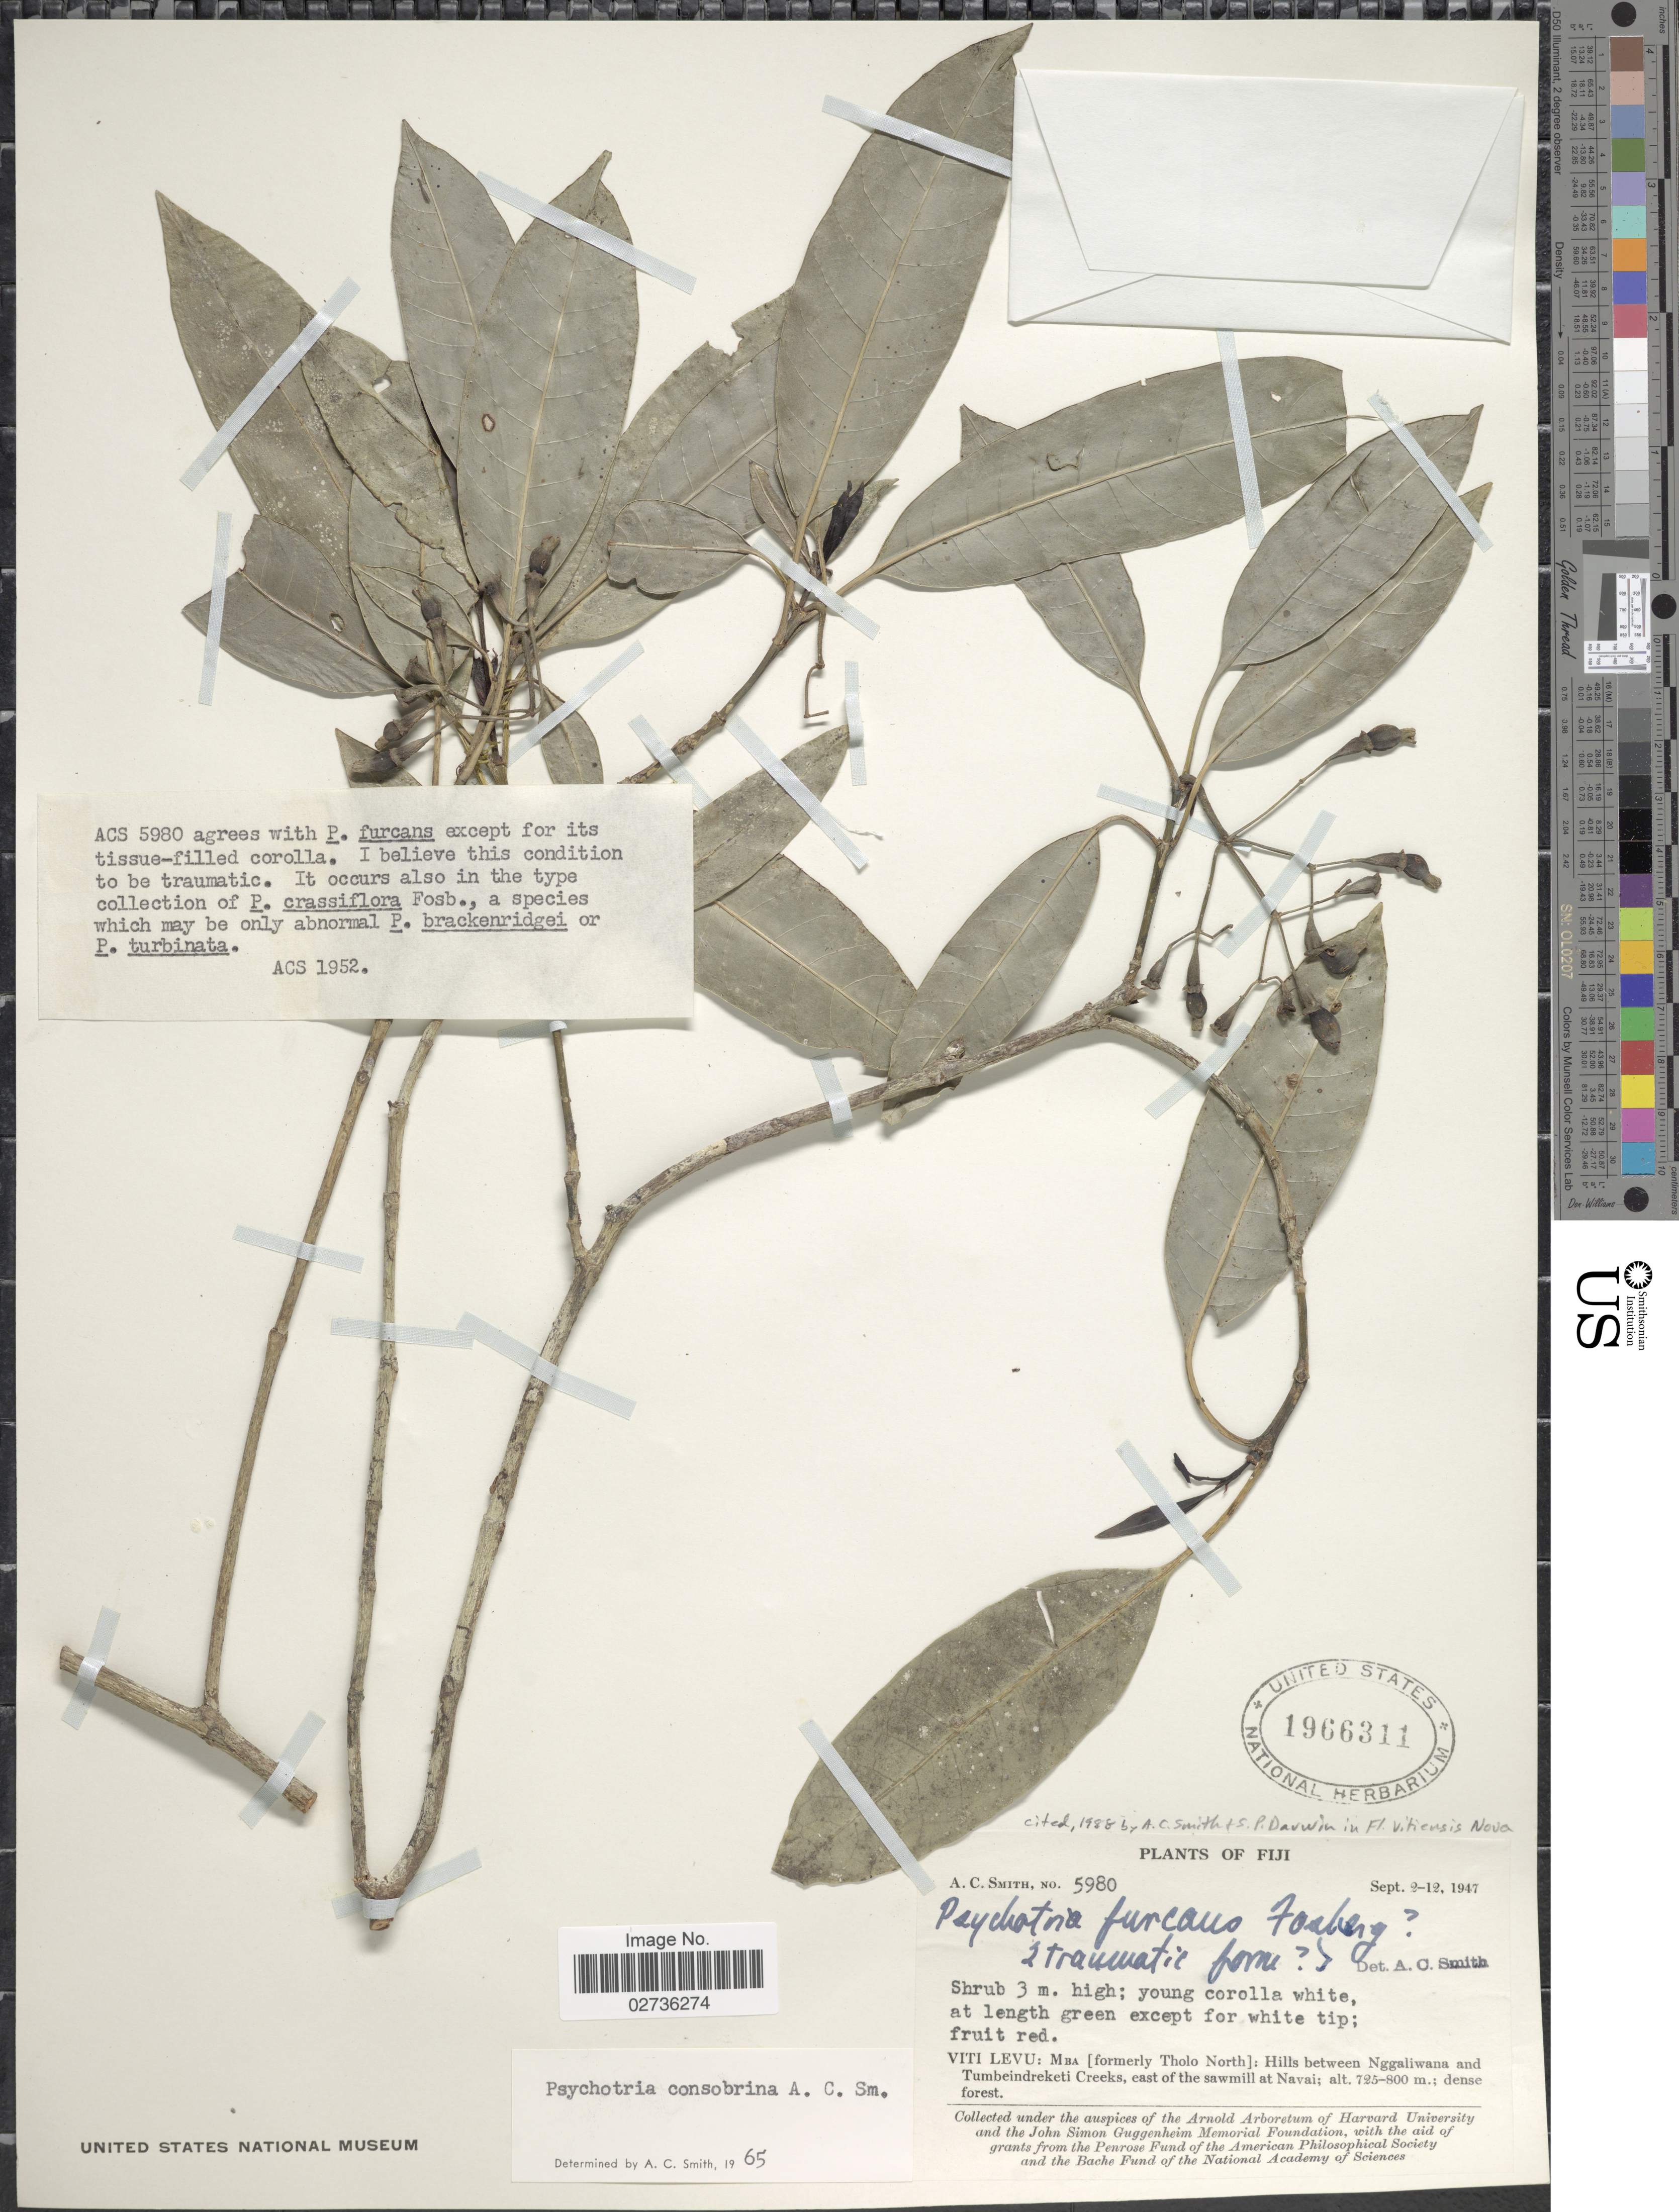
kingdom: Plantae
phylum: Tracheophyta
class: Magnoliopsida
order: Gentianales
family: Rubiaceae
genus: Psychotria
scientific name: Psychotria furcans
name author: Fosberg in A.C. Sm.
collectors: A. C. Smith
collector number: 5980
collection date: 1947-09-02/1947-09-12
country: Fiji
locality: Viti Levu: MBA [formerly Tholo North]: Hills between Nggaliwana and Tumbeindreketi Creeks, east of the sawmill at Navai.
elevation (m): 725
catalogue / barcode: US 1966311